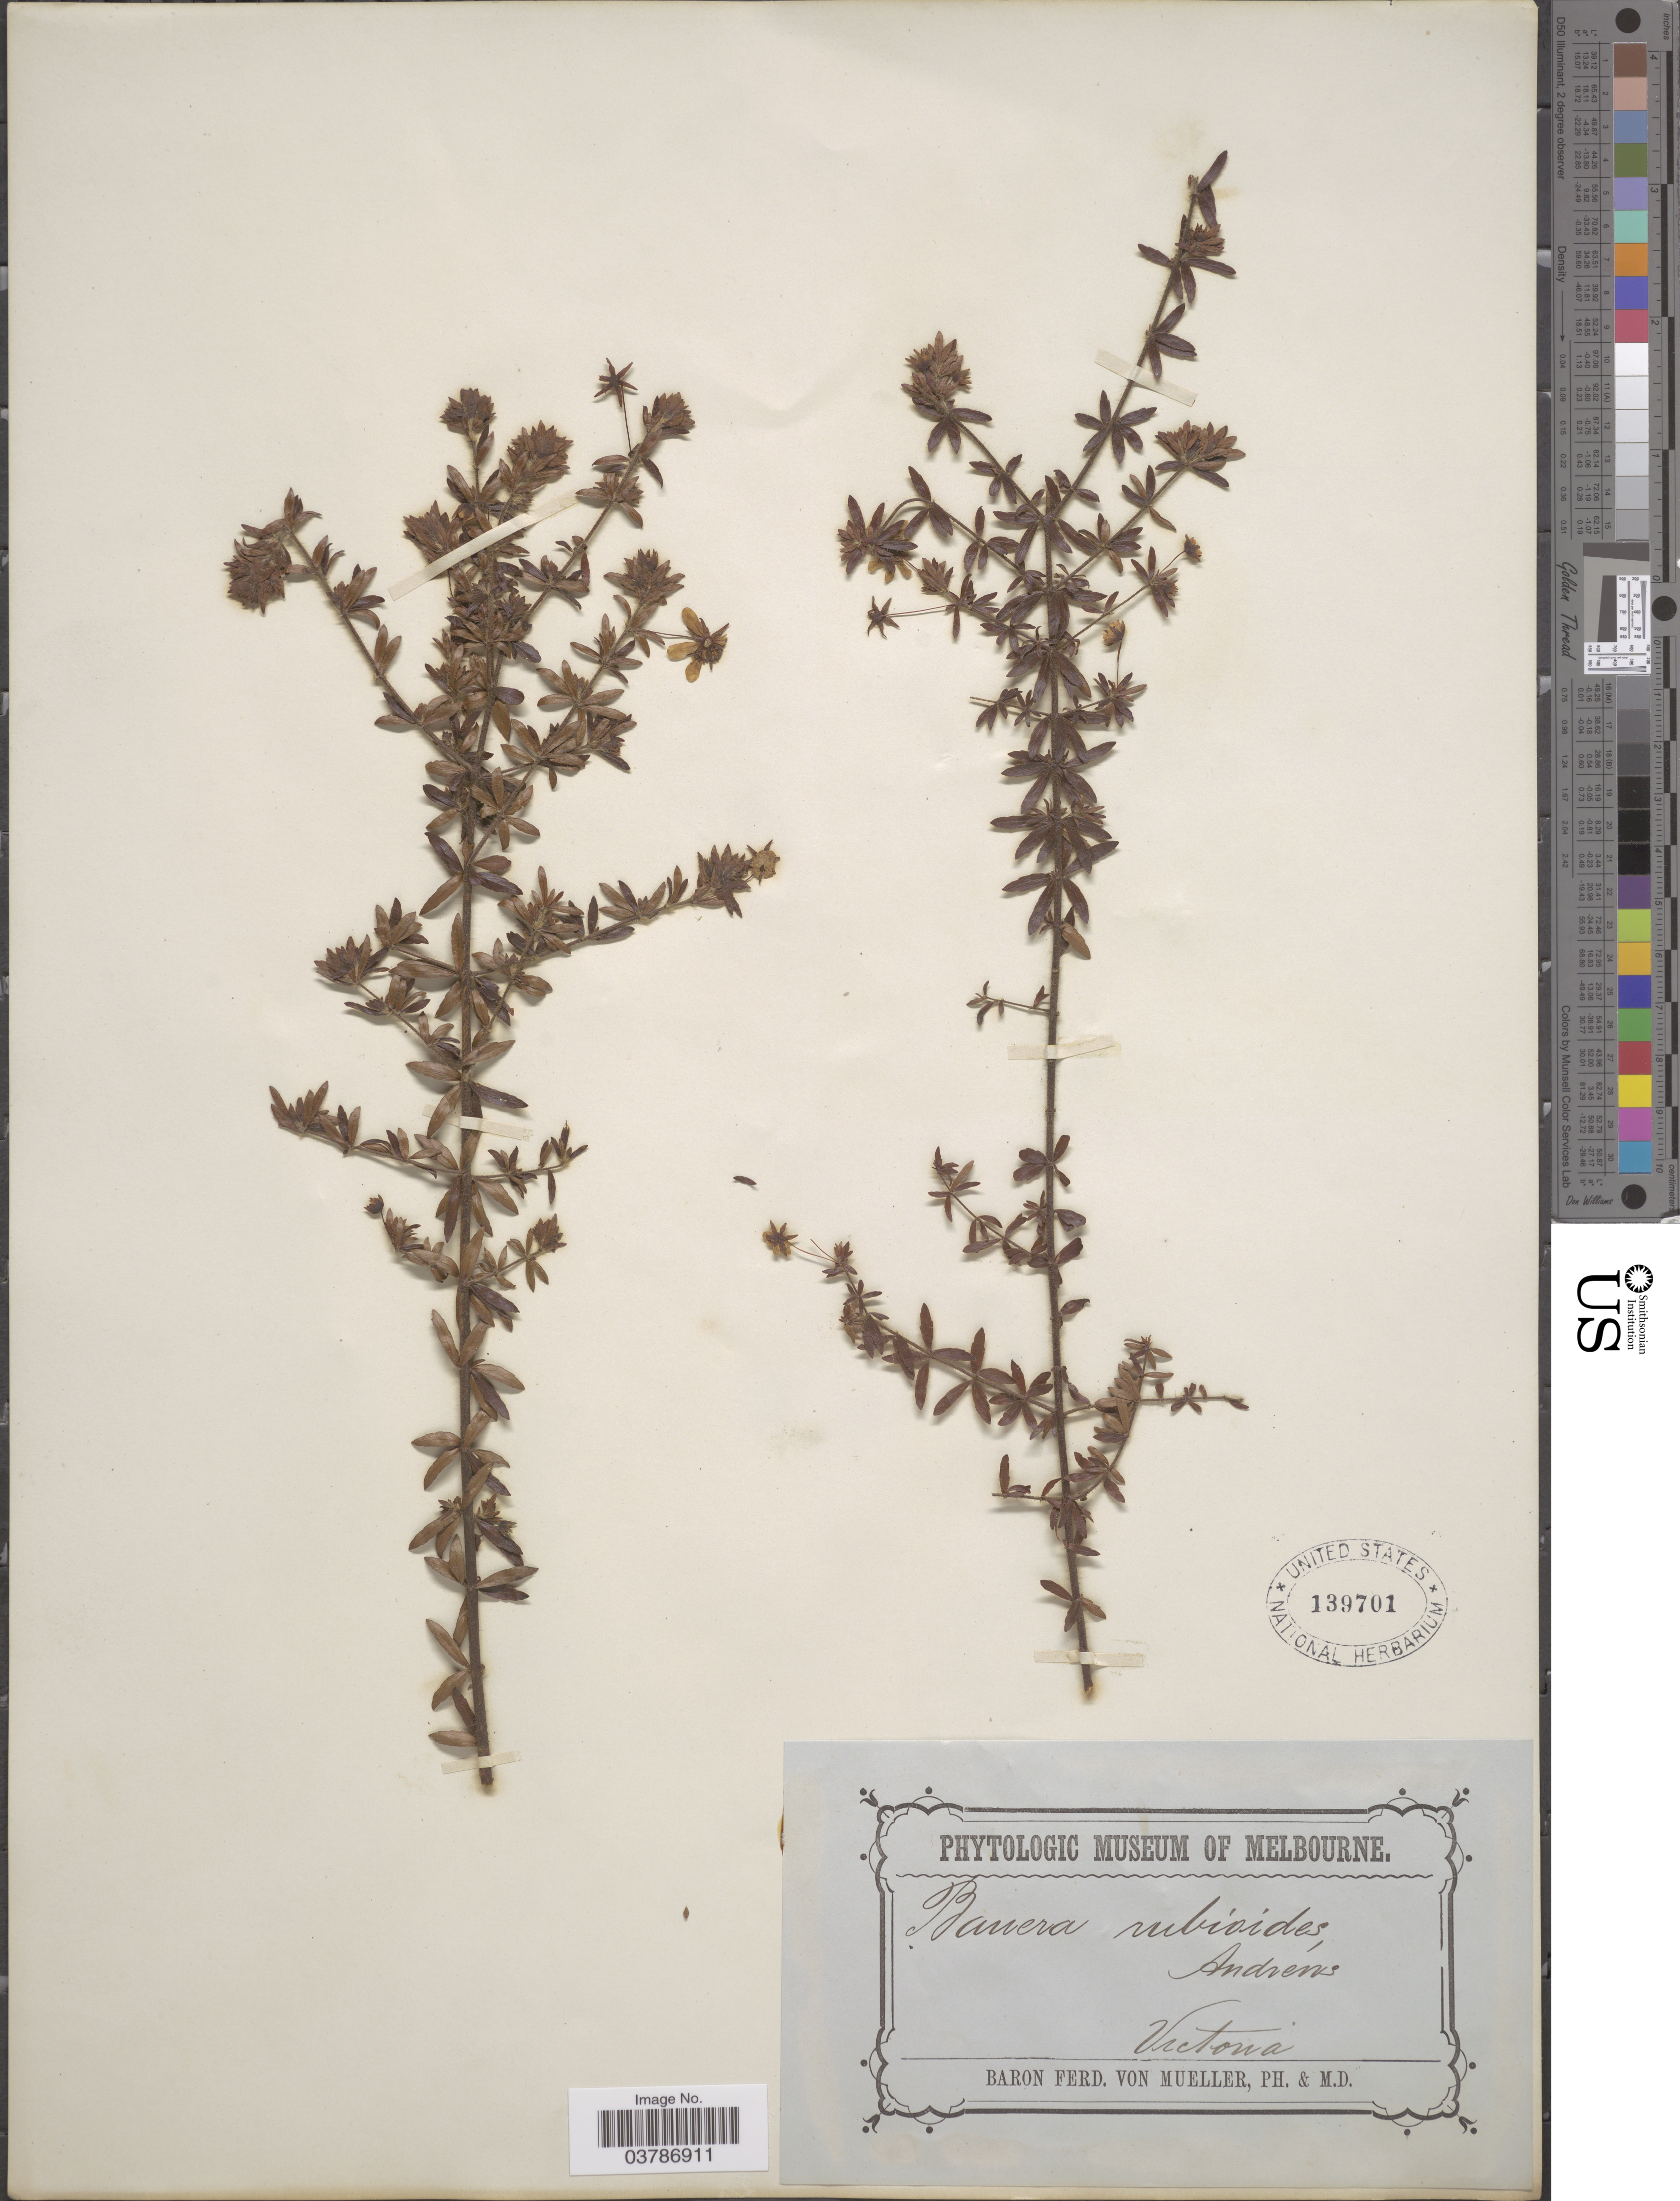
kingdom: Plantae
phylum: Tracheophyta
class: Magnoliopsida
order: Oxalidales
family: Cunoniaceae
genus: Bauera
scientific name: Bauera rubioides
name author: Andrews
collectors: F. Mueller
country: Australia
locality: Victoria.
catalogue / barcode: US 139701